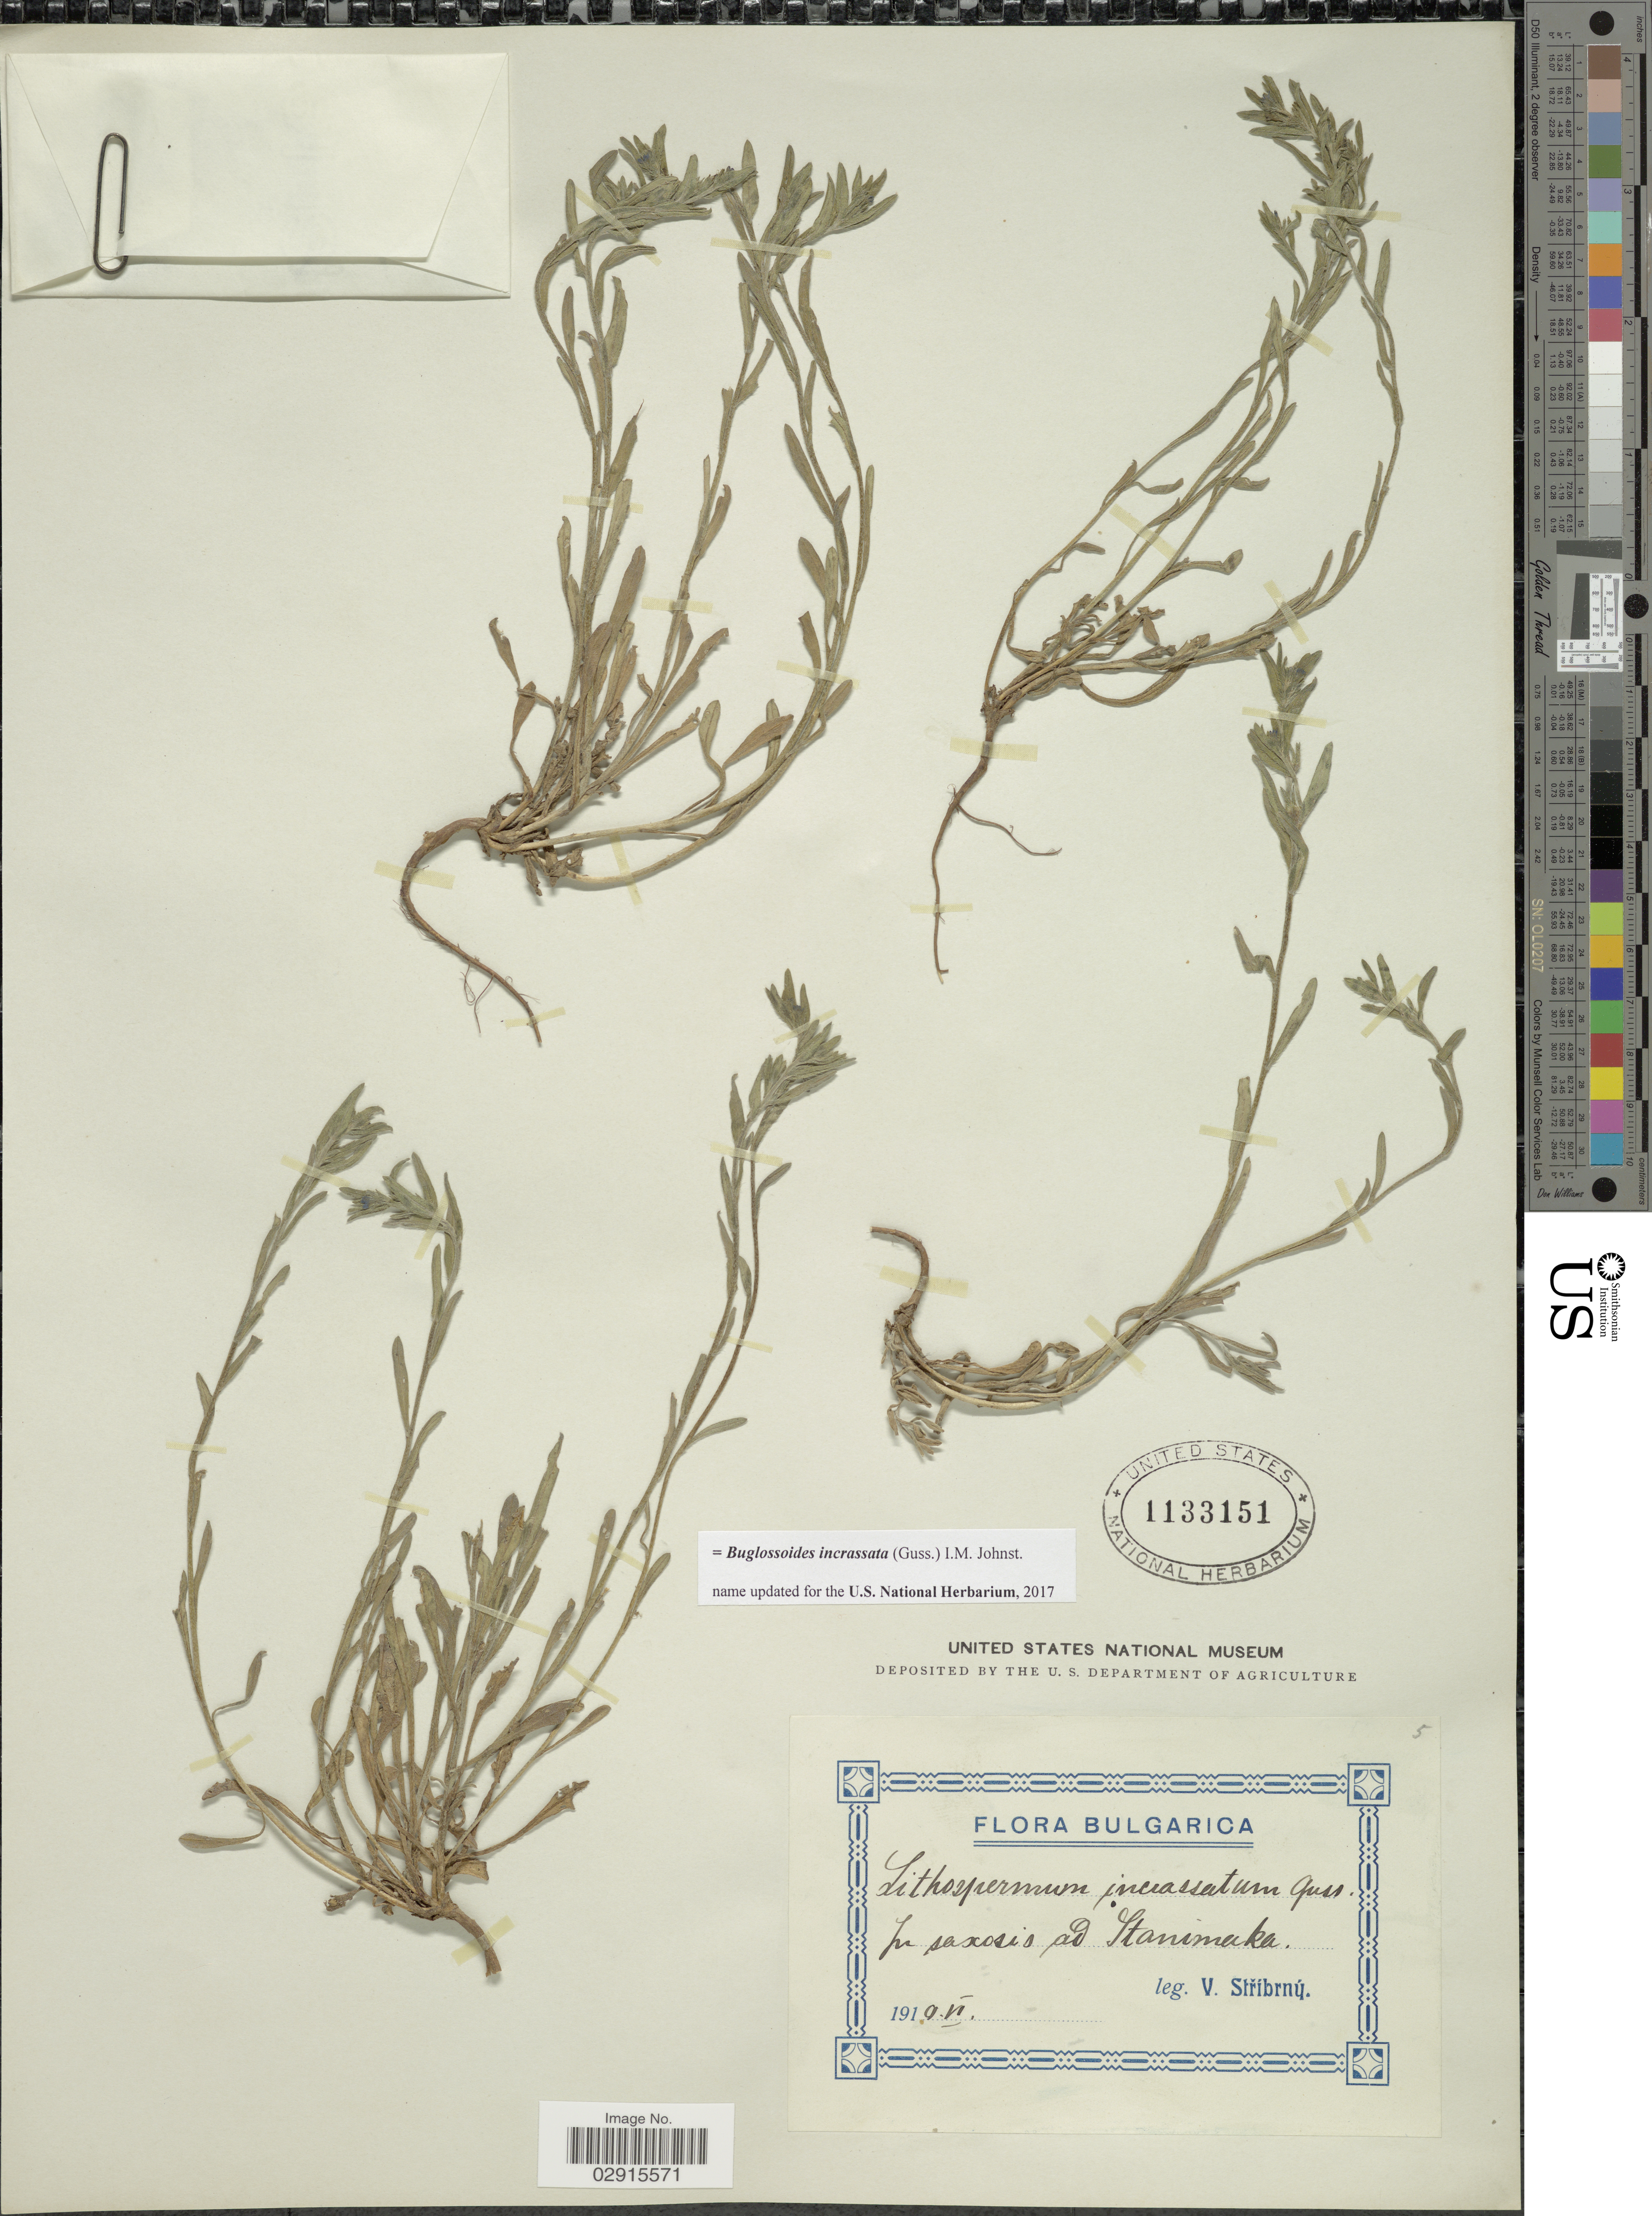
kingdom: Plantae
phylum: Tracheophyta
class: Magnoliopsida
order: Boraginales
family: Boraginaceae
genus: Buglossoides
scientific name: Buglossoides incrassata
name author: (Gussone) I.M. Johnst.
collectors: V. Stribrny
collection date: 1919-06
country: Bulgaria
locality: In saxosis ad Stanimaka.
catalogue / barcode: US 1133151